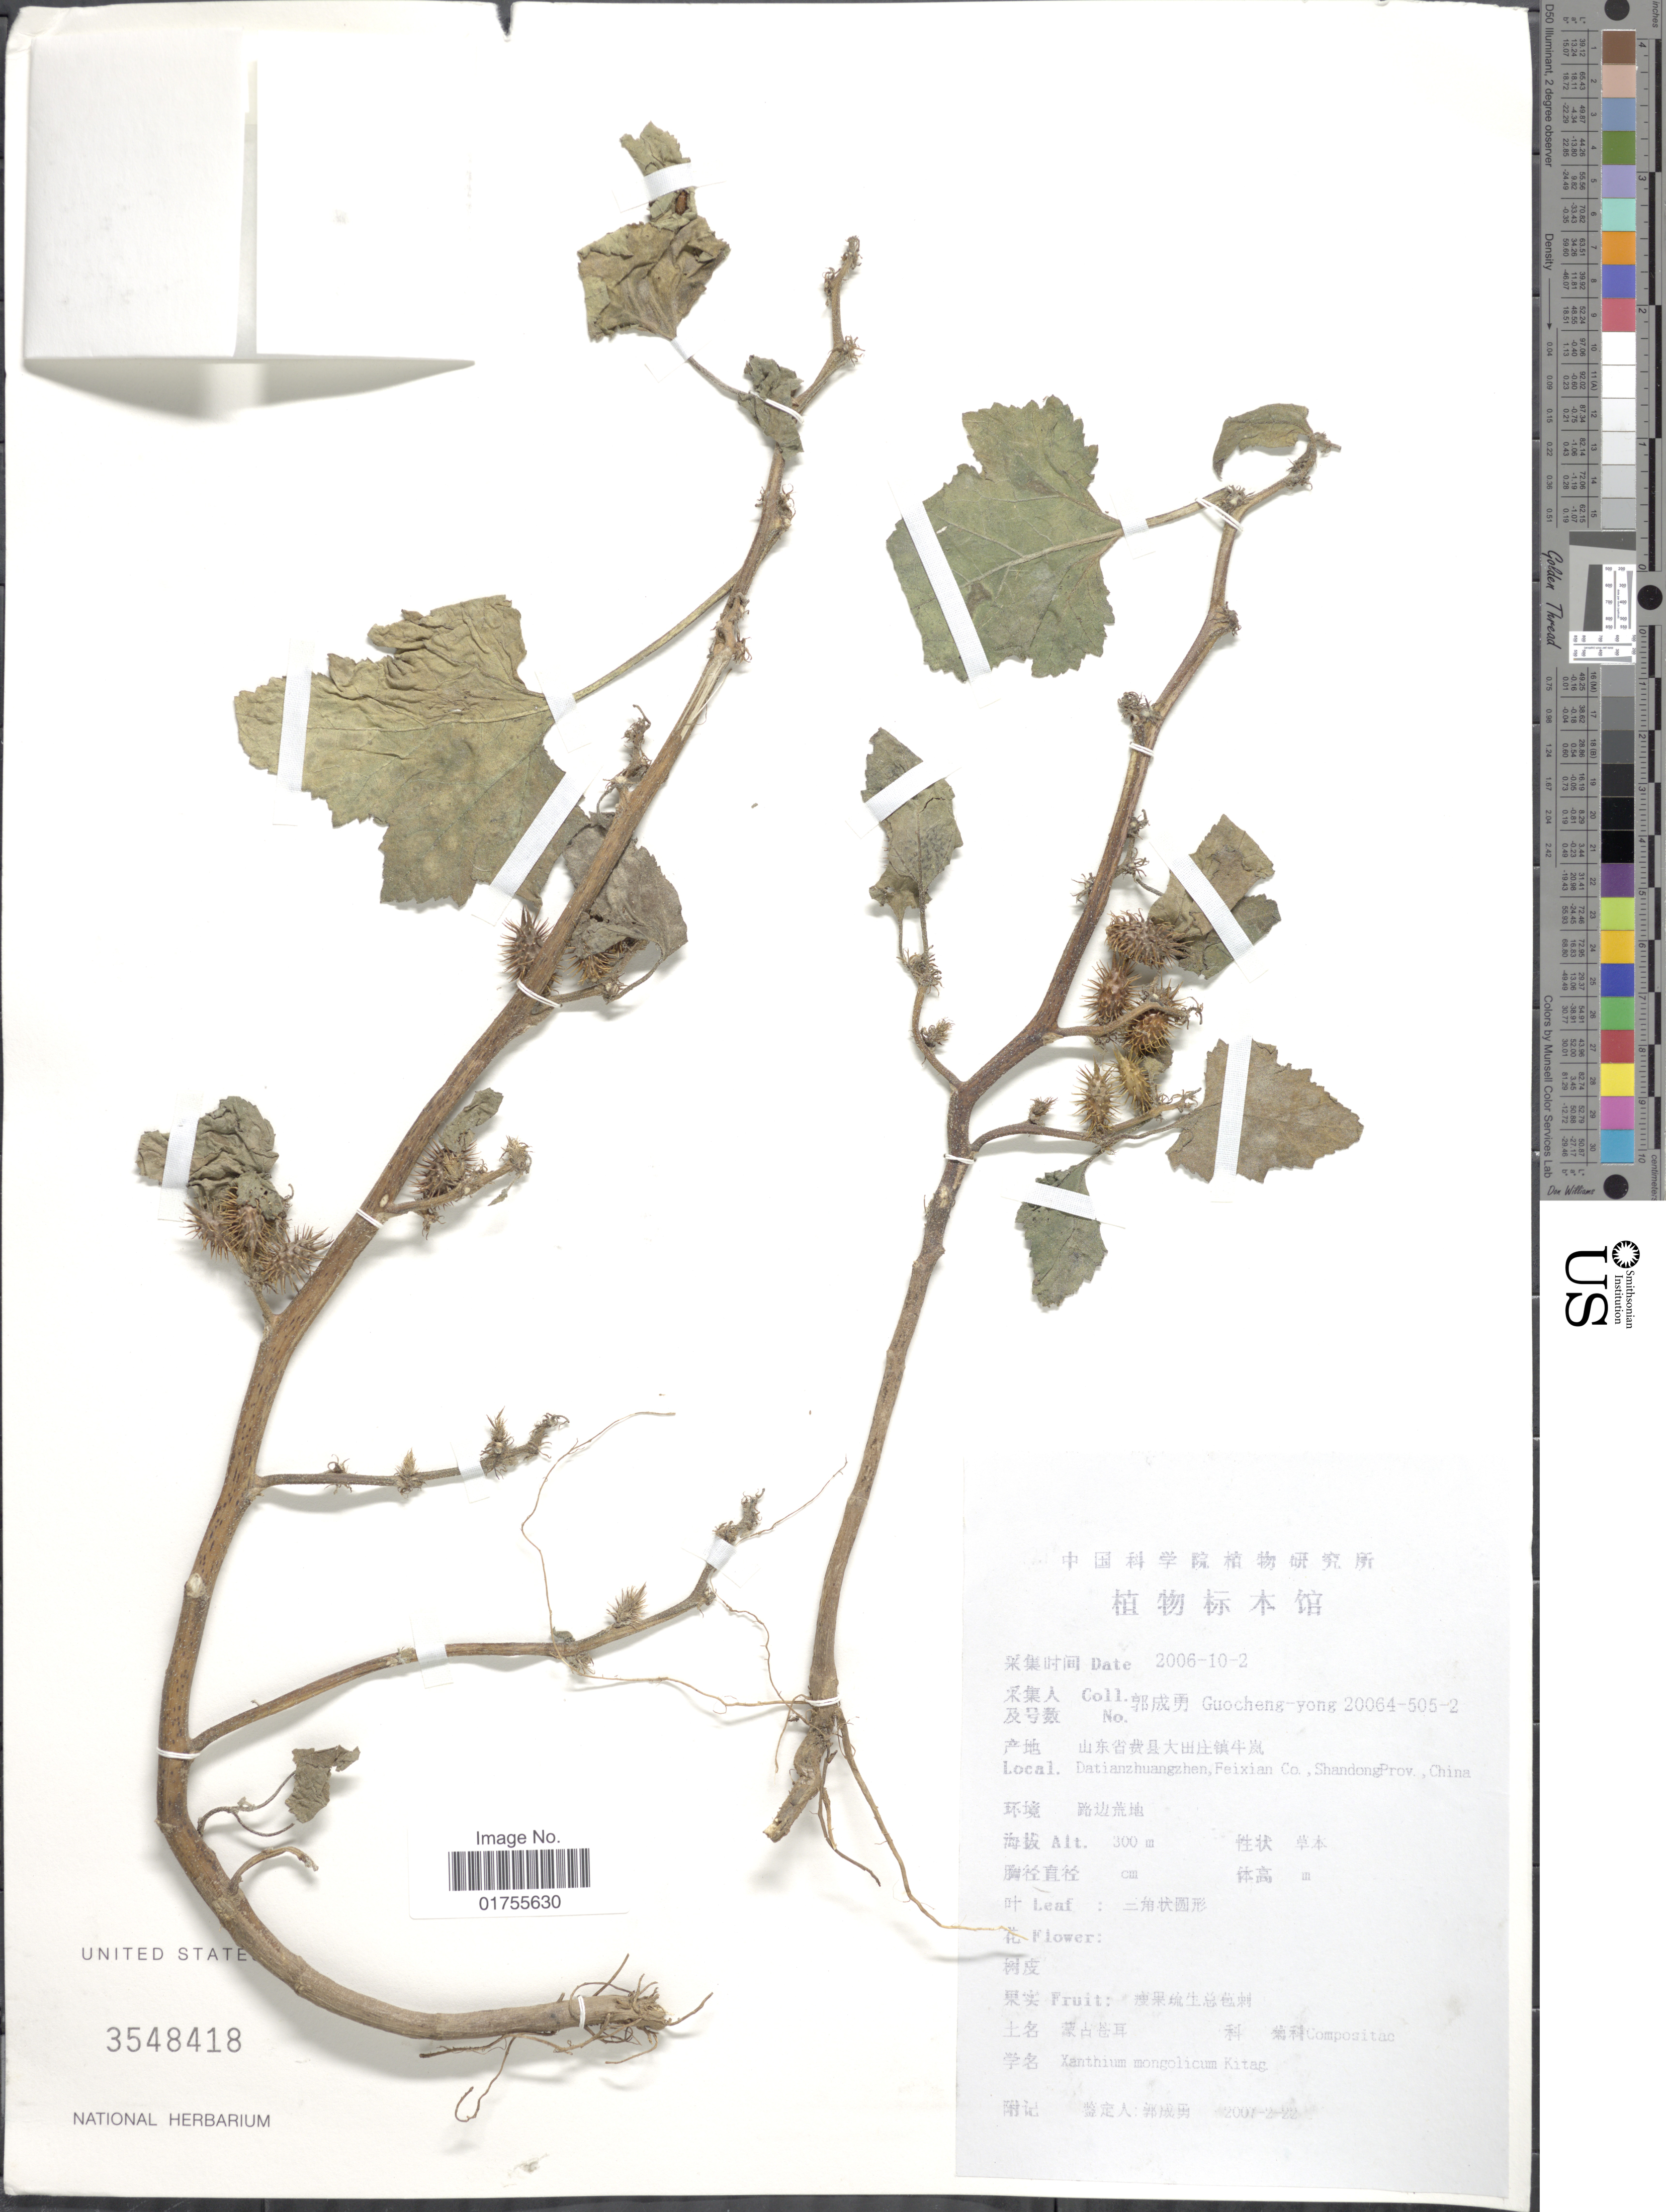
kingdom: Plantae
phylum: Tracheophyta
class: Magnoliopsida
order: Asterales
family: Asteraceae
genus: Xanthium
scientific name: Xanthium mongolicum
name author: Kitag.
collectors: Guo cheng-yong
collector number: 20064-505-2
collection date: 2006-10-02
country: China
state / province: Shandong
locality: Datianzhuangzhen, Feixian Co., Shandong Prov.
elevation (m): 300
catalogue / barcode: US 3548418